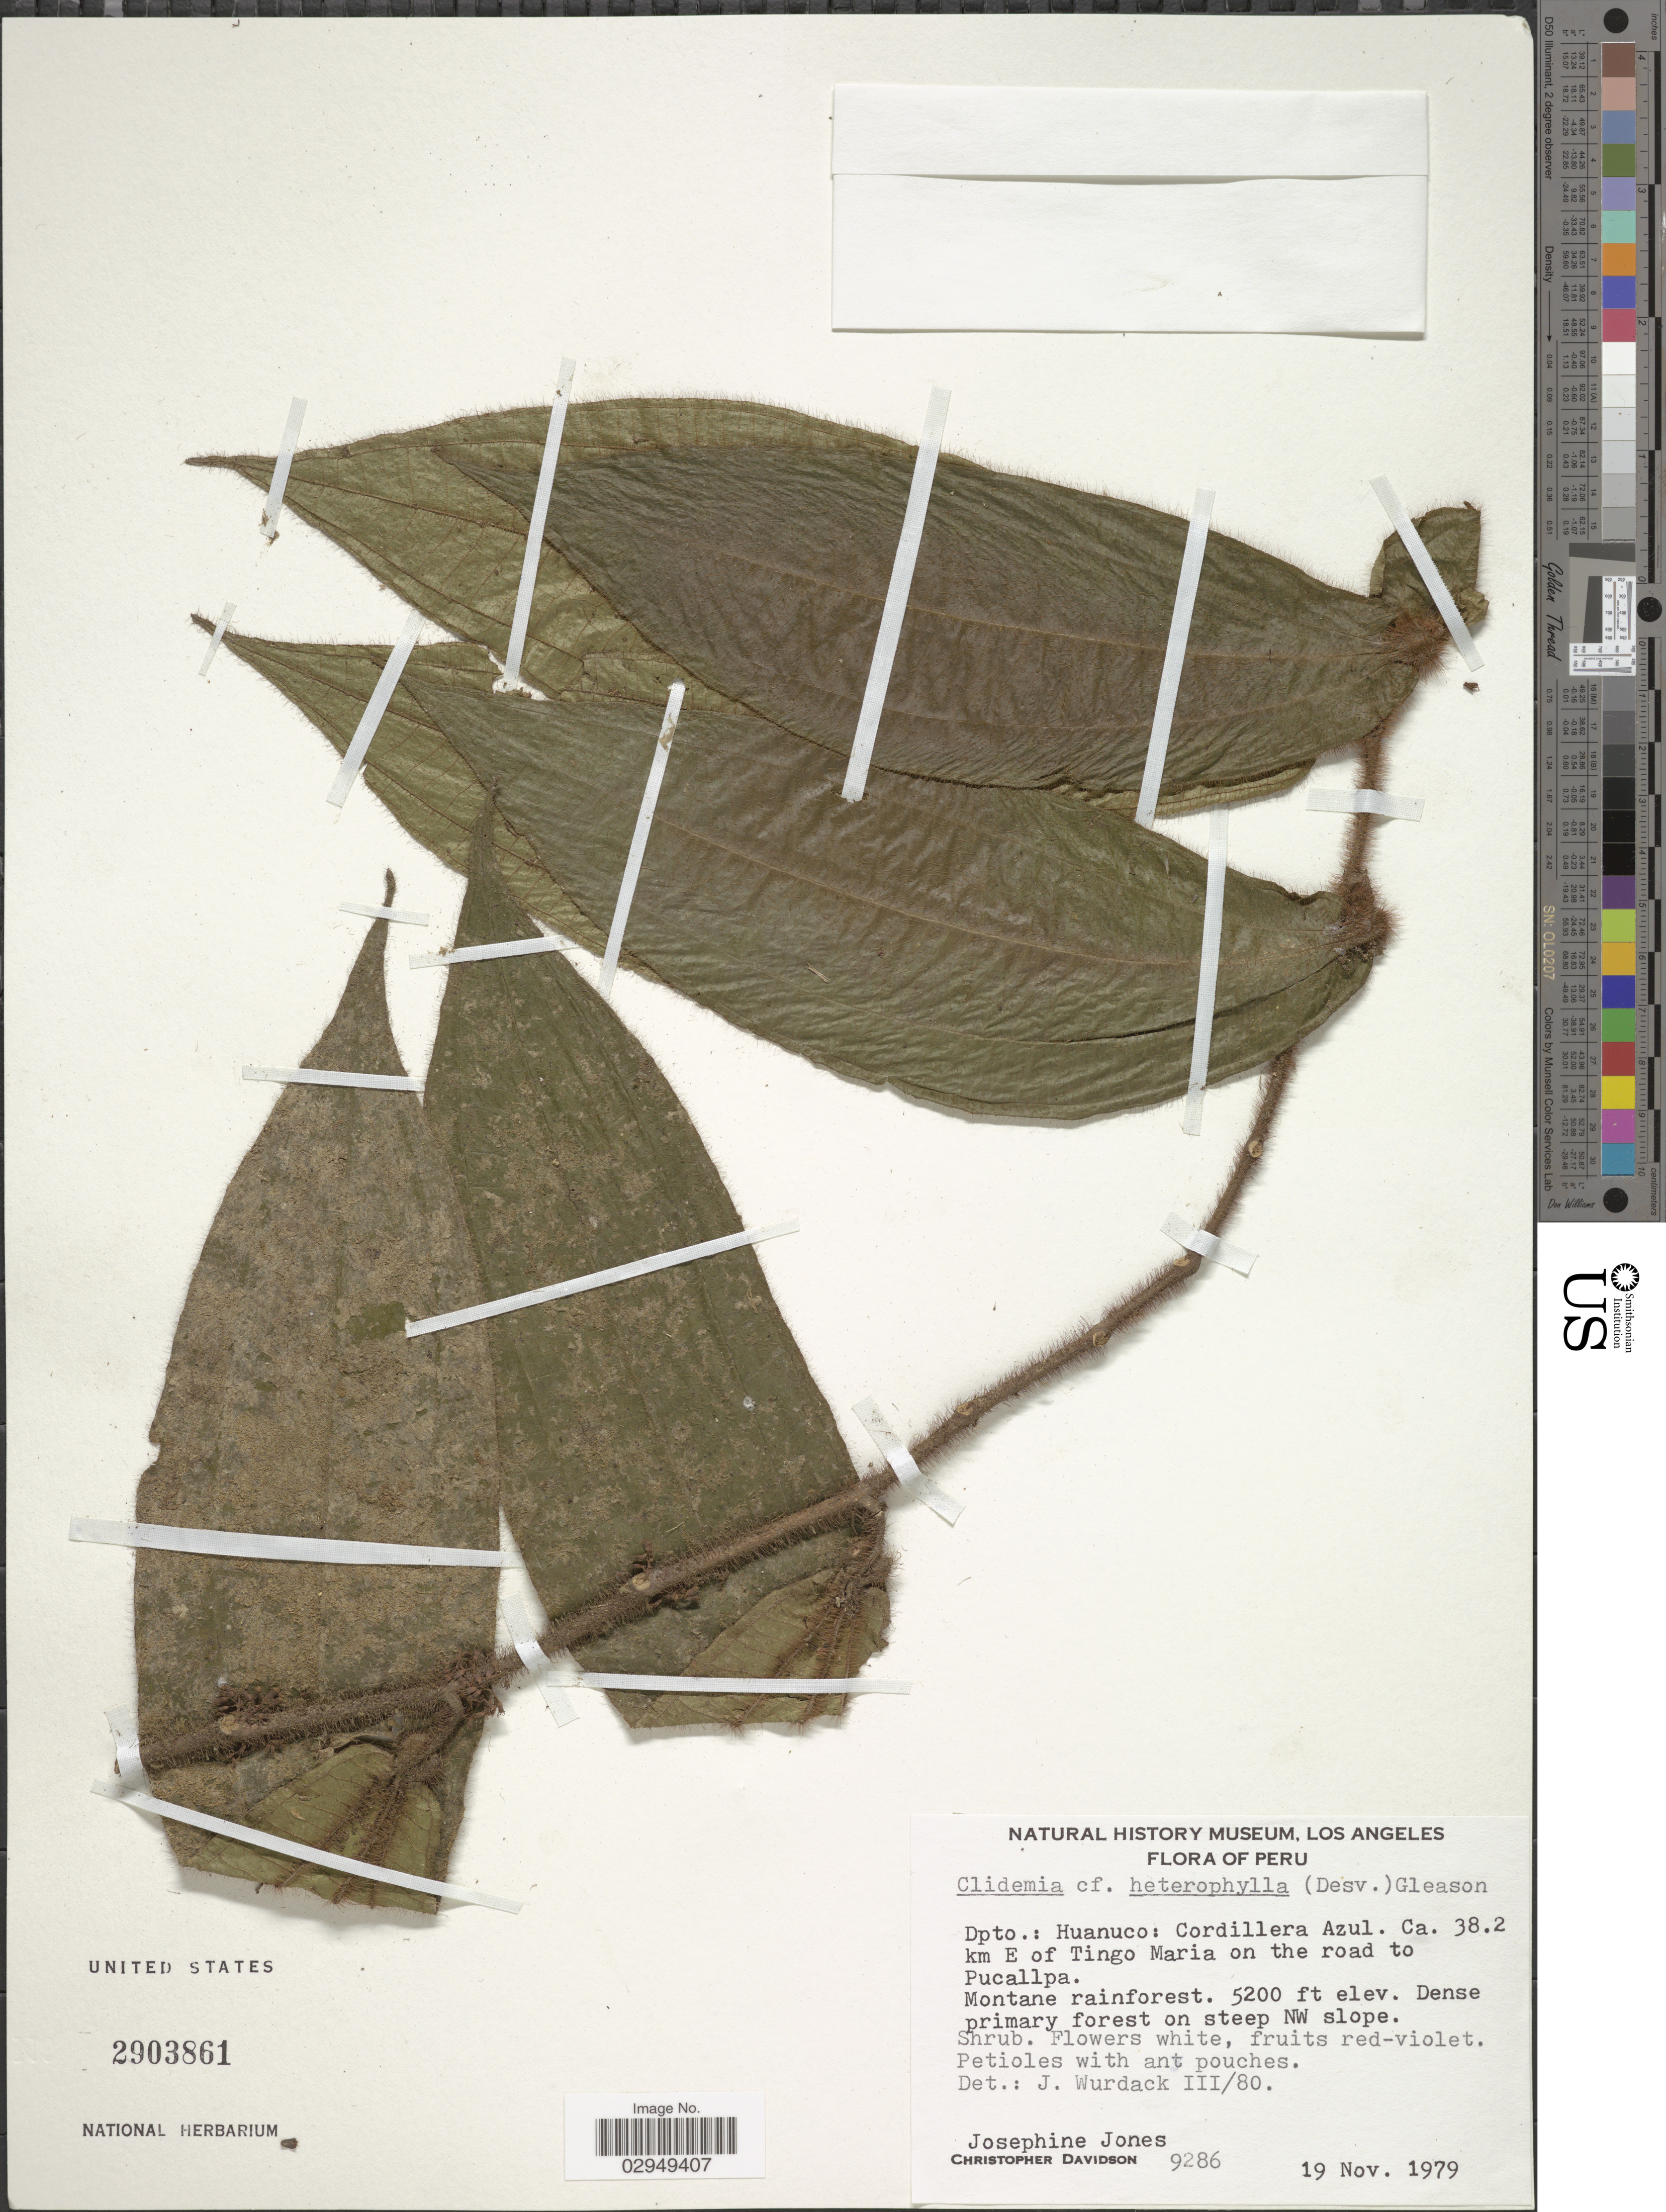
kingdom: Plantae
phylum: Tracheophyta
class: Magnoliopsida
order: Myrtales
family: Melastomataceae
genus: Clidemia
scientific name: Clidemia heterophylla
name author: Steud.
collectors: J. Jones & C. Davidson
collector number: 9286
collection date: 1979-11-19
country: Peru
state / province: Huánuco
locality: Dpto.: Huanuco: Cordillera Azul. Ca. 38.2 km E of Tingo Maria on the road to Pucallpa. Dense primary forest on steep NW slope.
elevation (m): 1585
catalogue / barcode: US 2903861